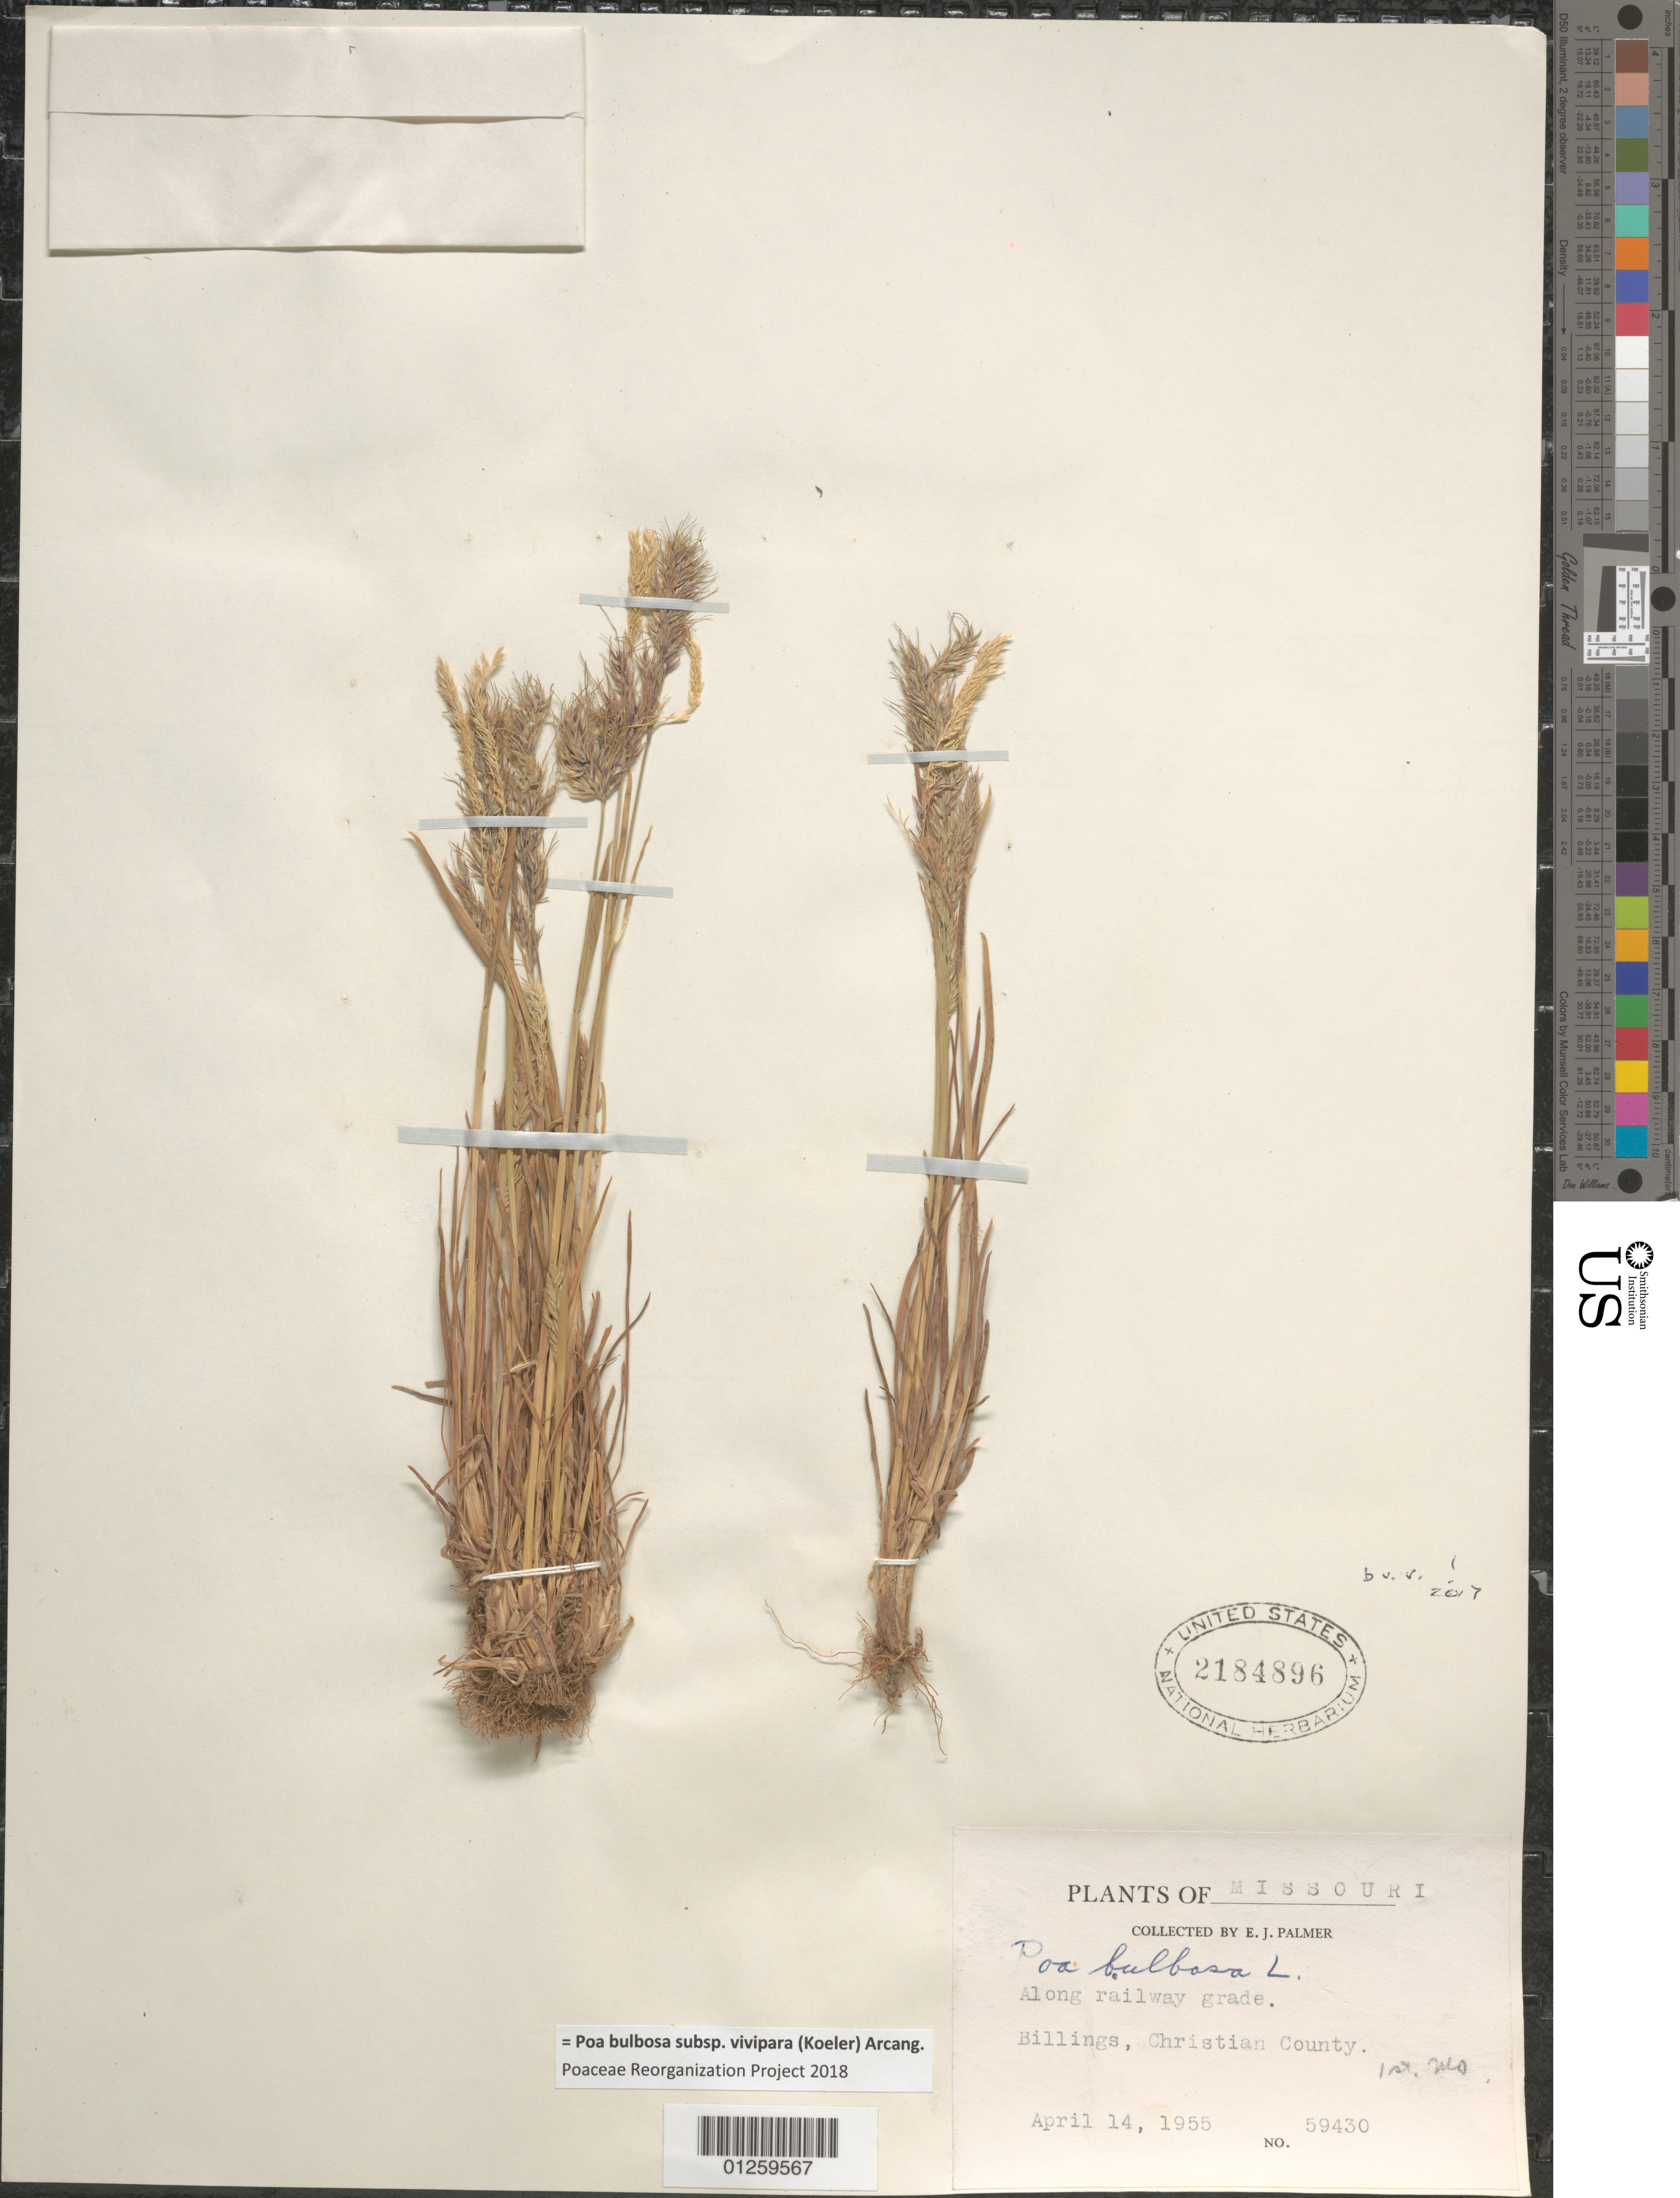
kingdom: Plantae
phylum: Tracheophyta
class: Liliopsida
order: Poales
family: Poaceae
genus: Poa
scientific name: Poa bulbosa subsp. vivipara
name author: (Koeler) Arcang.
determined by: Poaceae Reorganization Project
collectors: E. J. Palmer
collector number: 59430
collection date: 1955-04-14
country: United States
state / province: Missouri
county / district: Christian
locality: Along railway grade. Billings.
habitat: Along railway grade.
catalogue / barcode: US 2184896